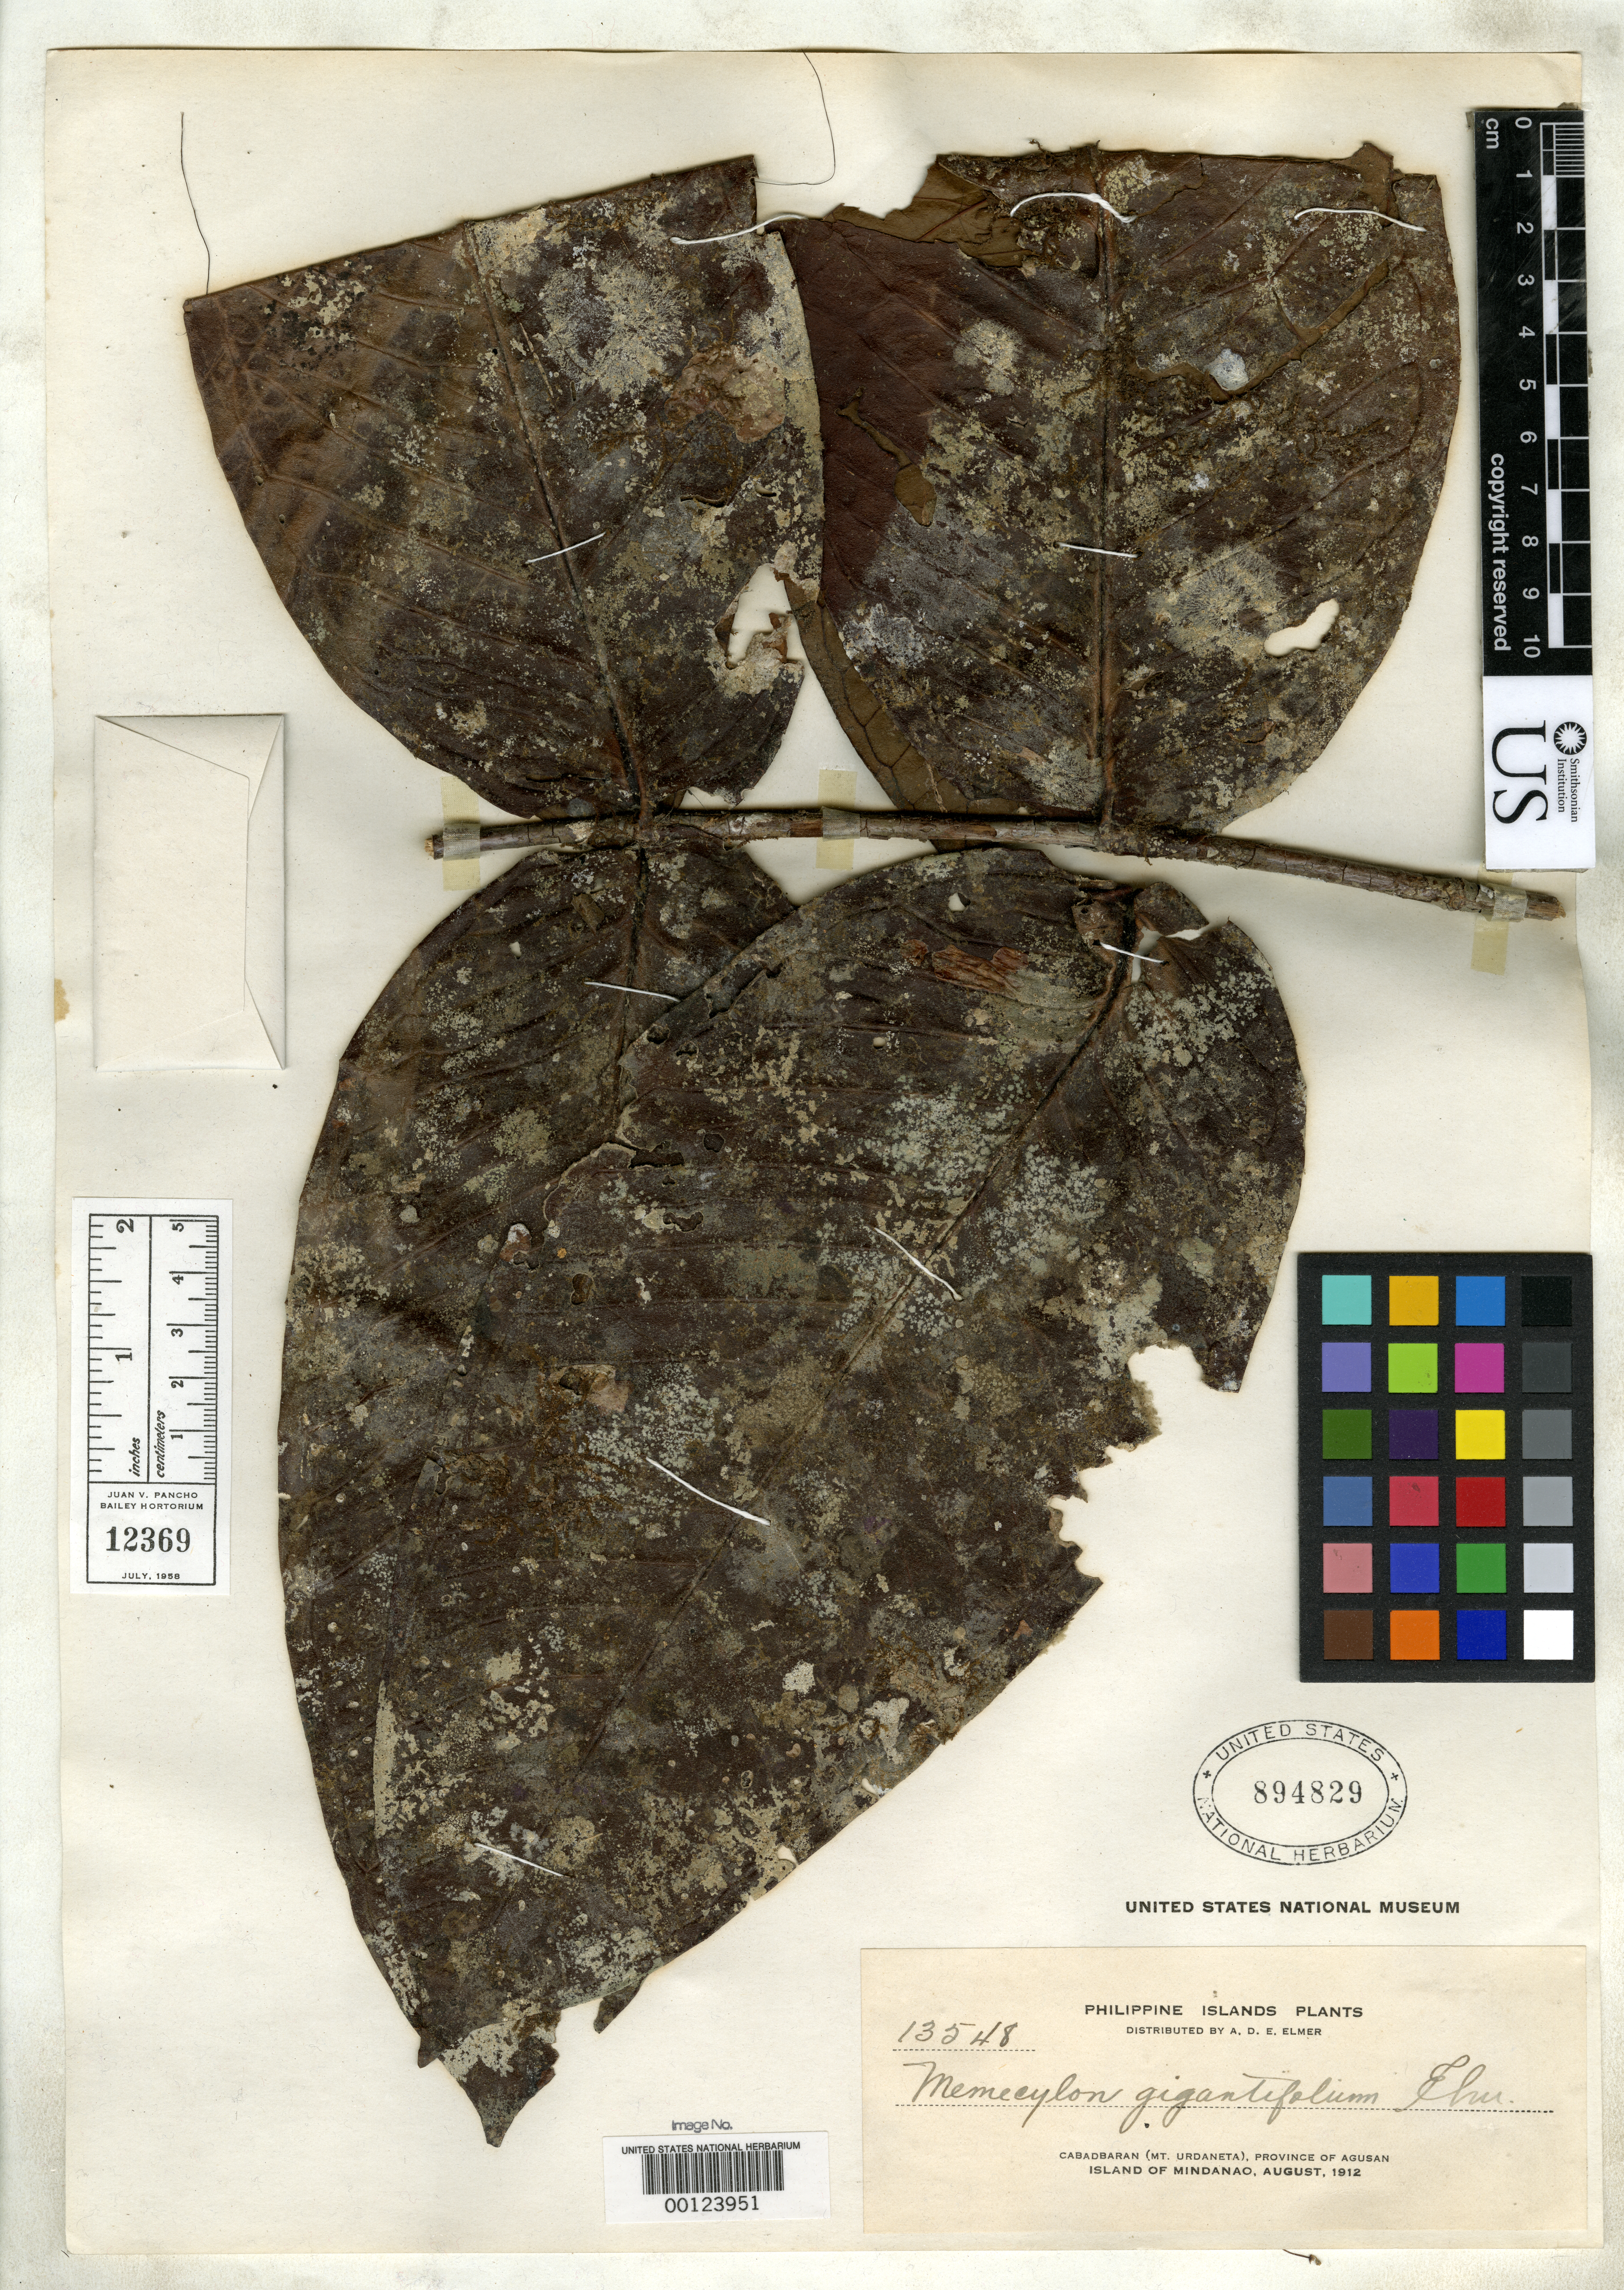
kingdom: Plantae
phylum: Tracheophyta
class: Magnoliopsida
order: Myrtales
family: Melastomataceae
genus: Memecylon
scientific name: Memecylon gigantifolium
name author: Elmer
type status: Isotype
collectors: A. D. E. Elmer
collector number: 13548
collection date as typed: Aug 1912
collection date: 1912-08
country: Philippines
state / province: Caraga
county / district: Agusan del Norte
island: Mindanao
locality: Cabadbaran (Mt. Urdaneta), Province of Agusan, Island of Mindanao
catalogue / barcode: US 894829